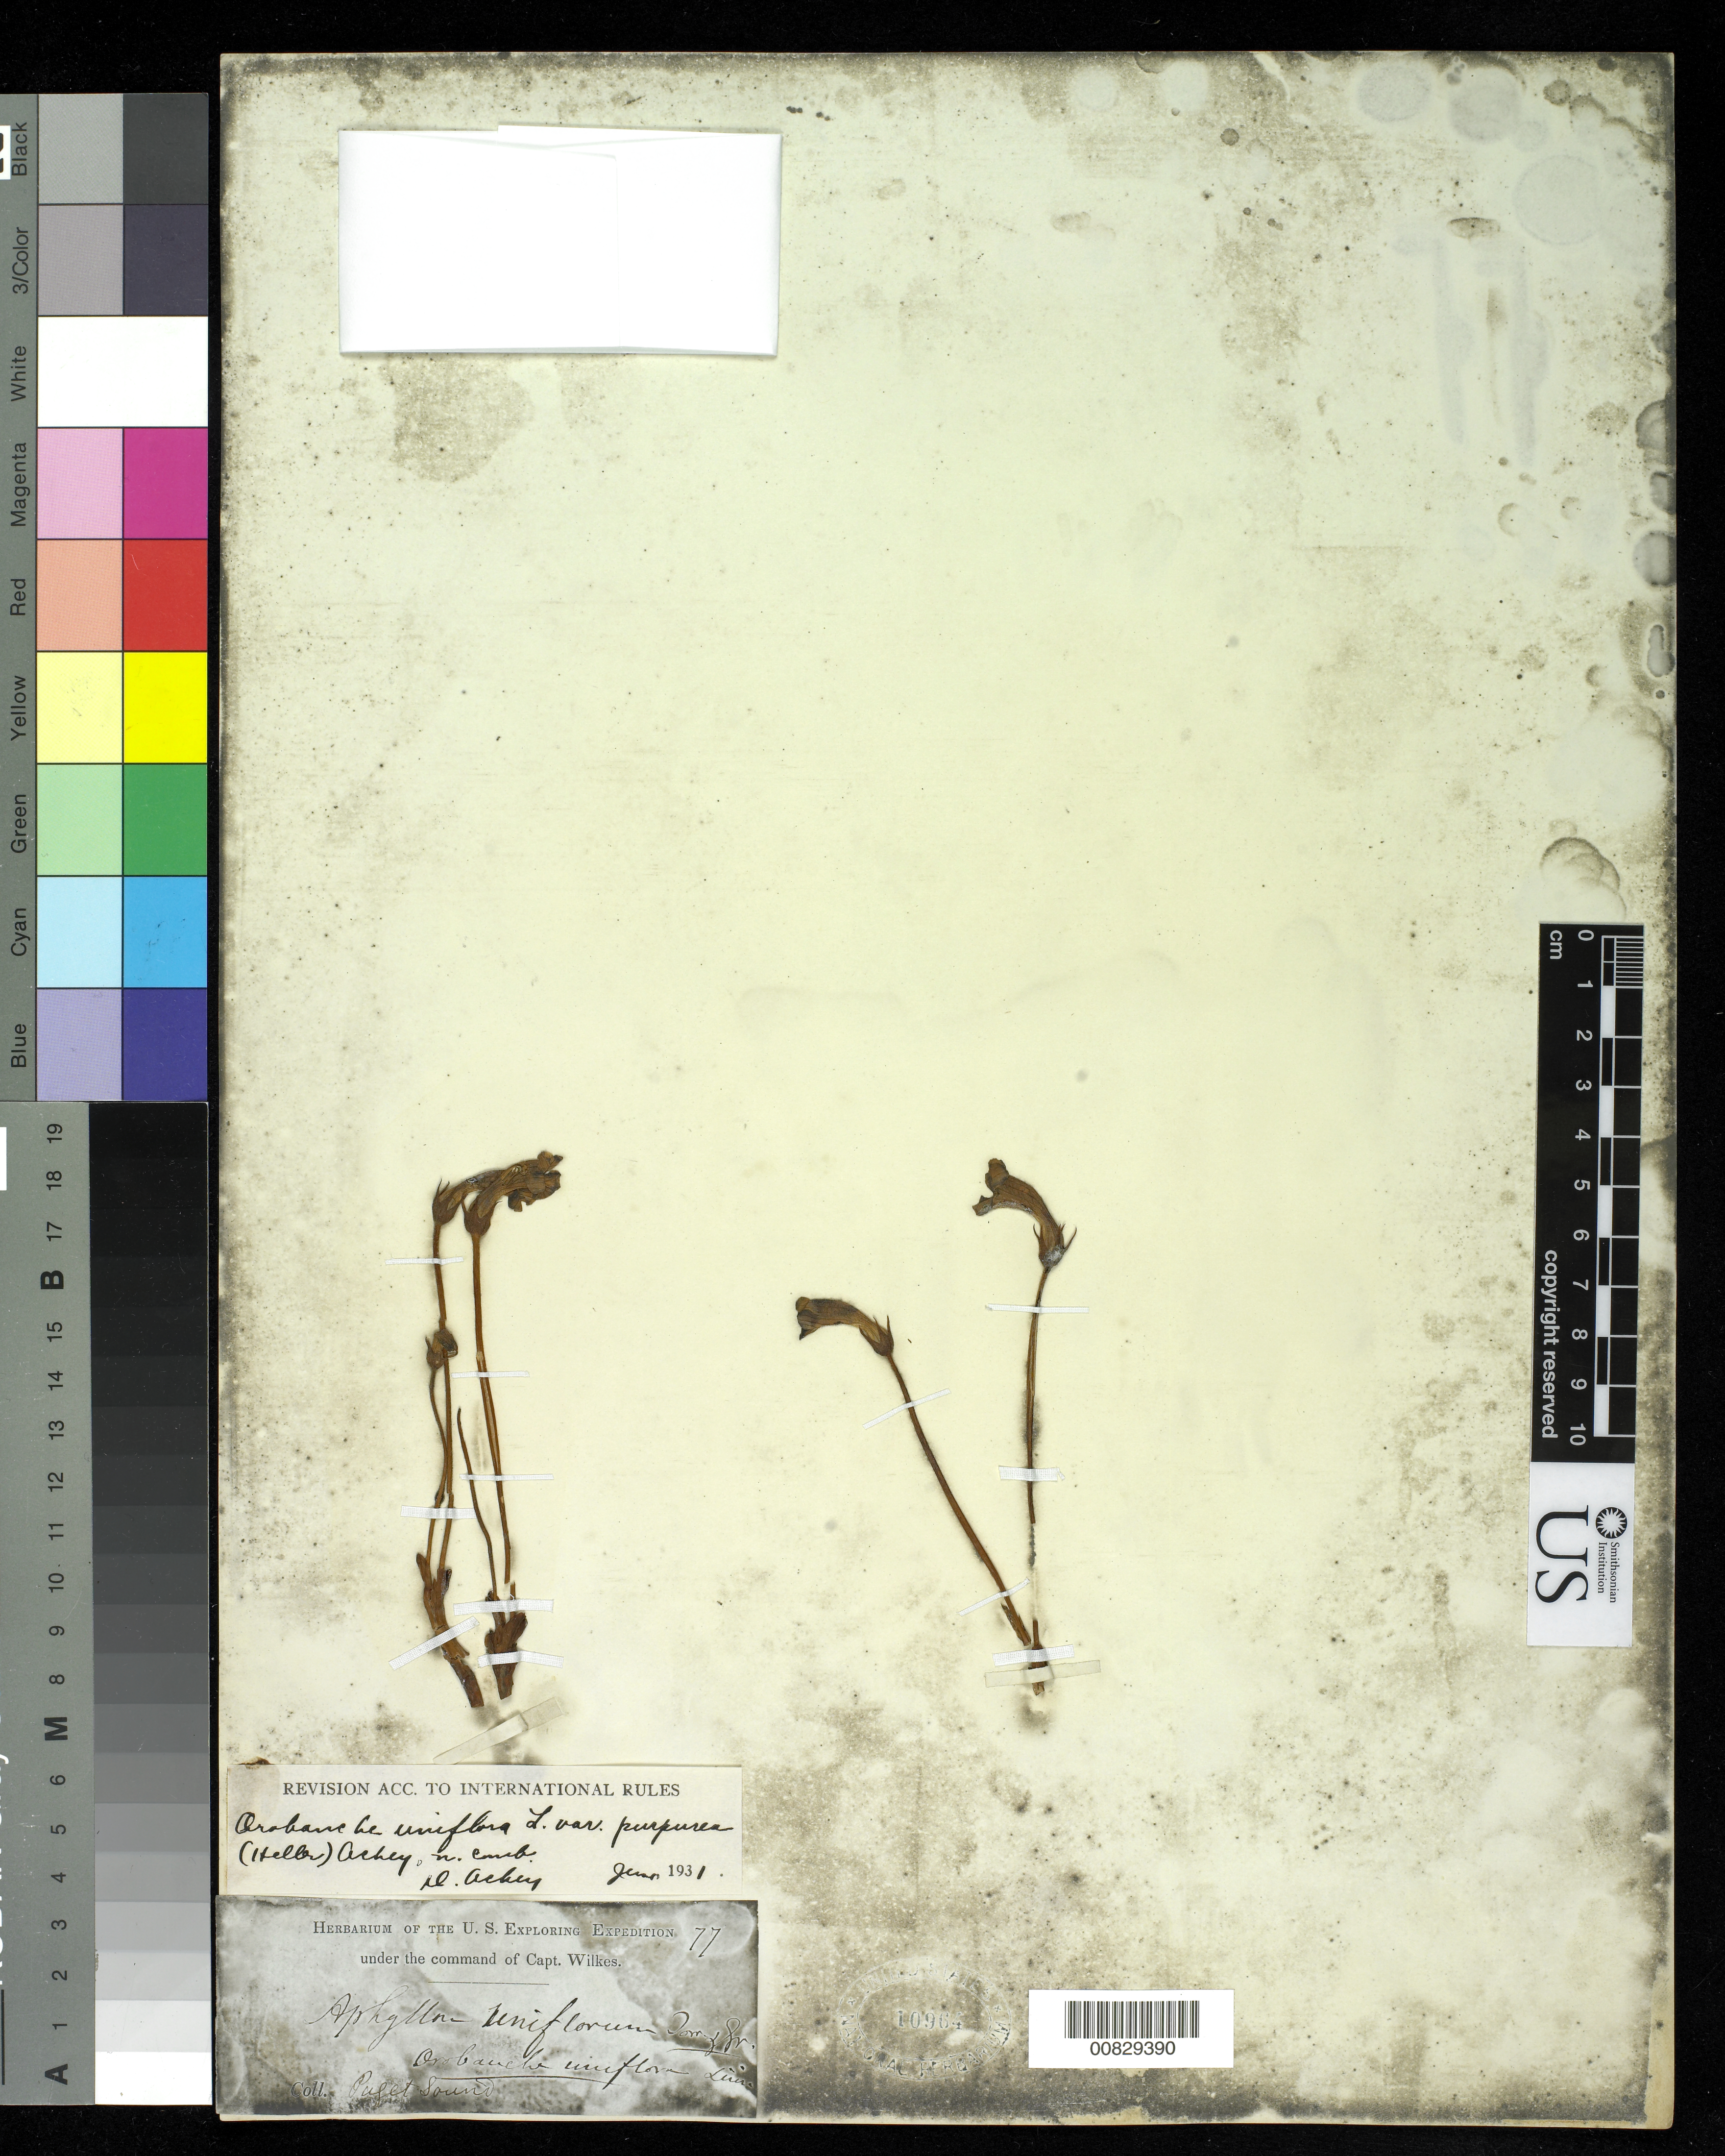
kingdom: Plantae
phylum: Tracheophyta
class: Magnoliopsida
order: Lamiales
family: Orobanchaceae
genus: Orobanche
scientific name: Orobanche uniflora var. purpurea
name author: L.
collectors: Wilkes Explor. Exped.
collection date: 1838/1842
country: United States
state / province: Washington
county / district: King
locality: Puget Sound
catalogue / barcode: US 10964